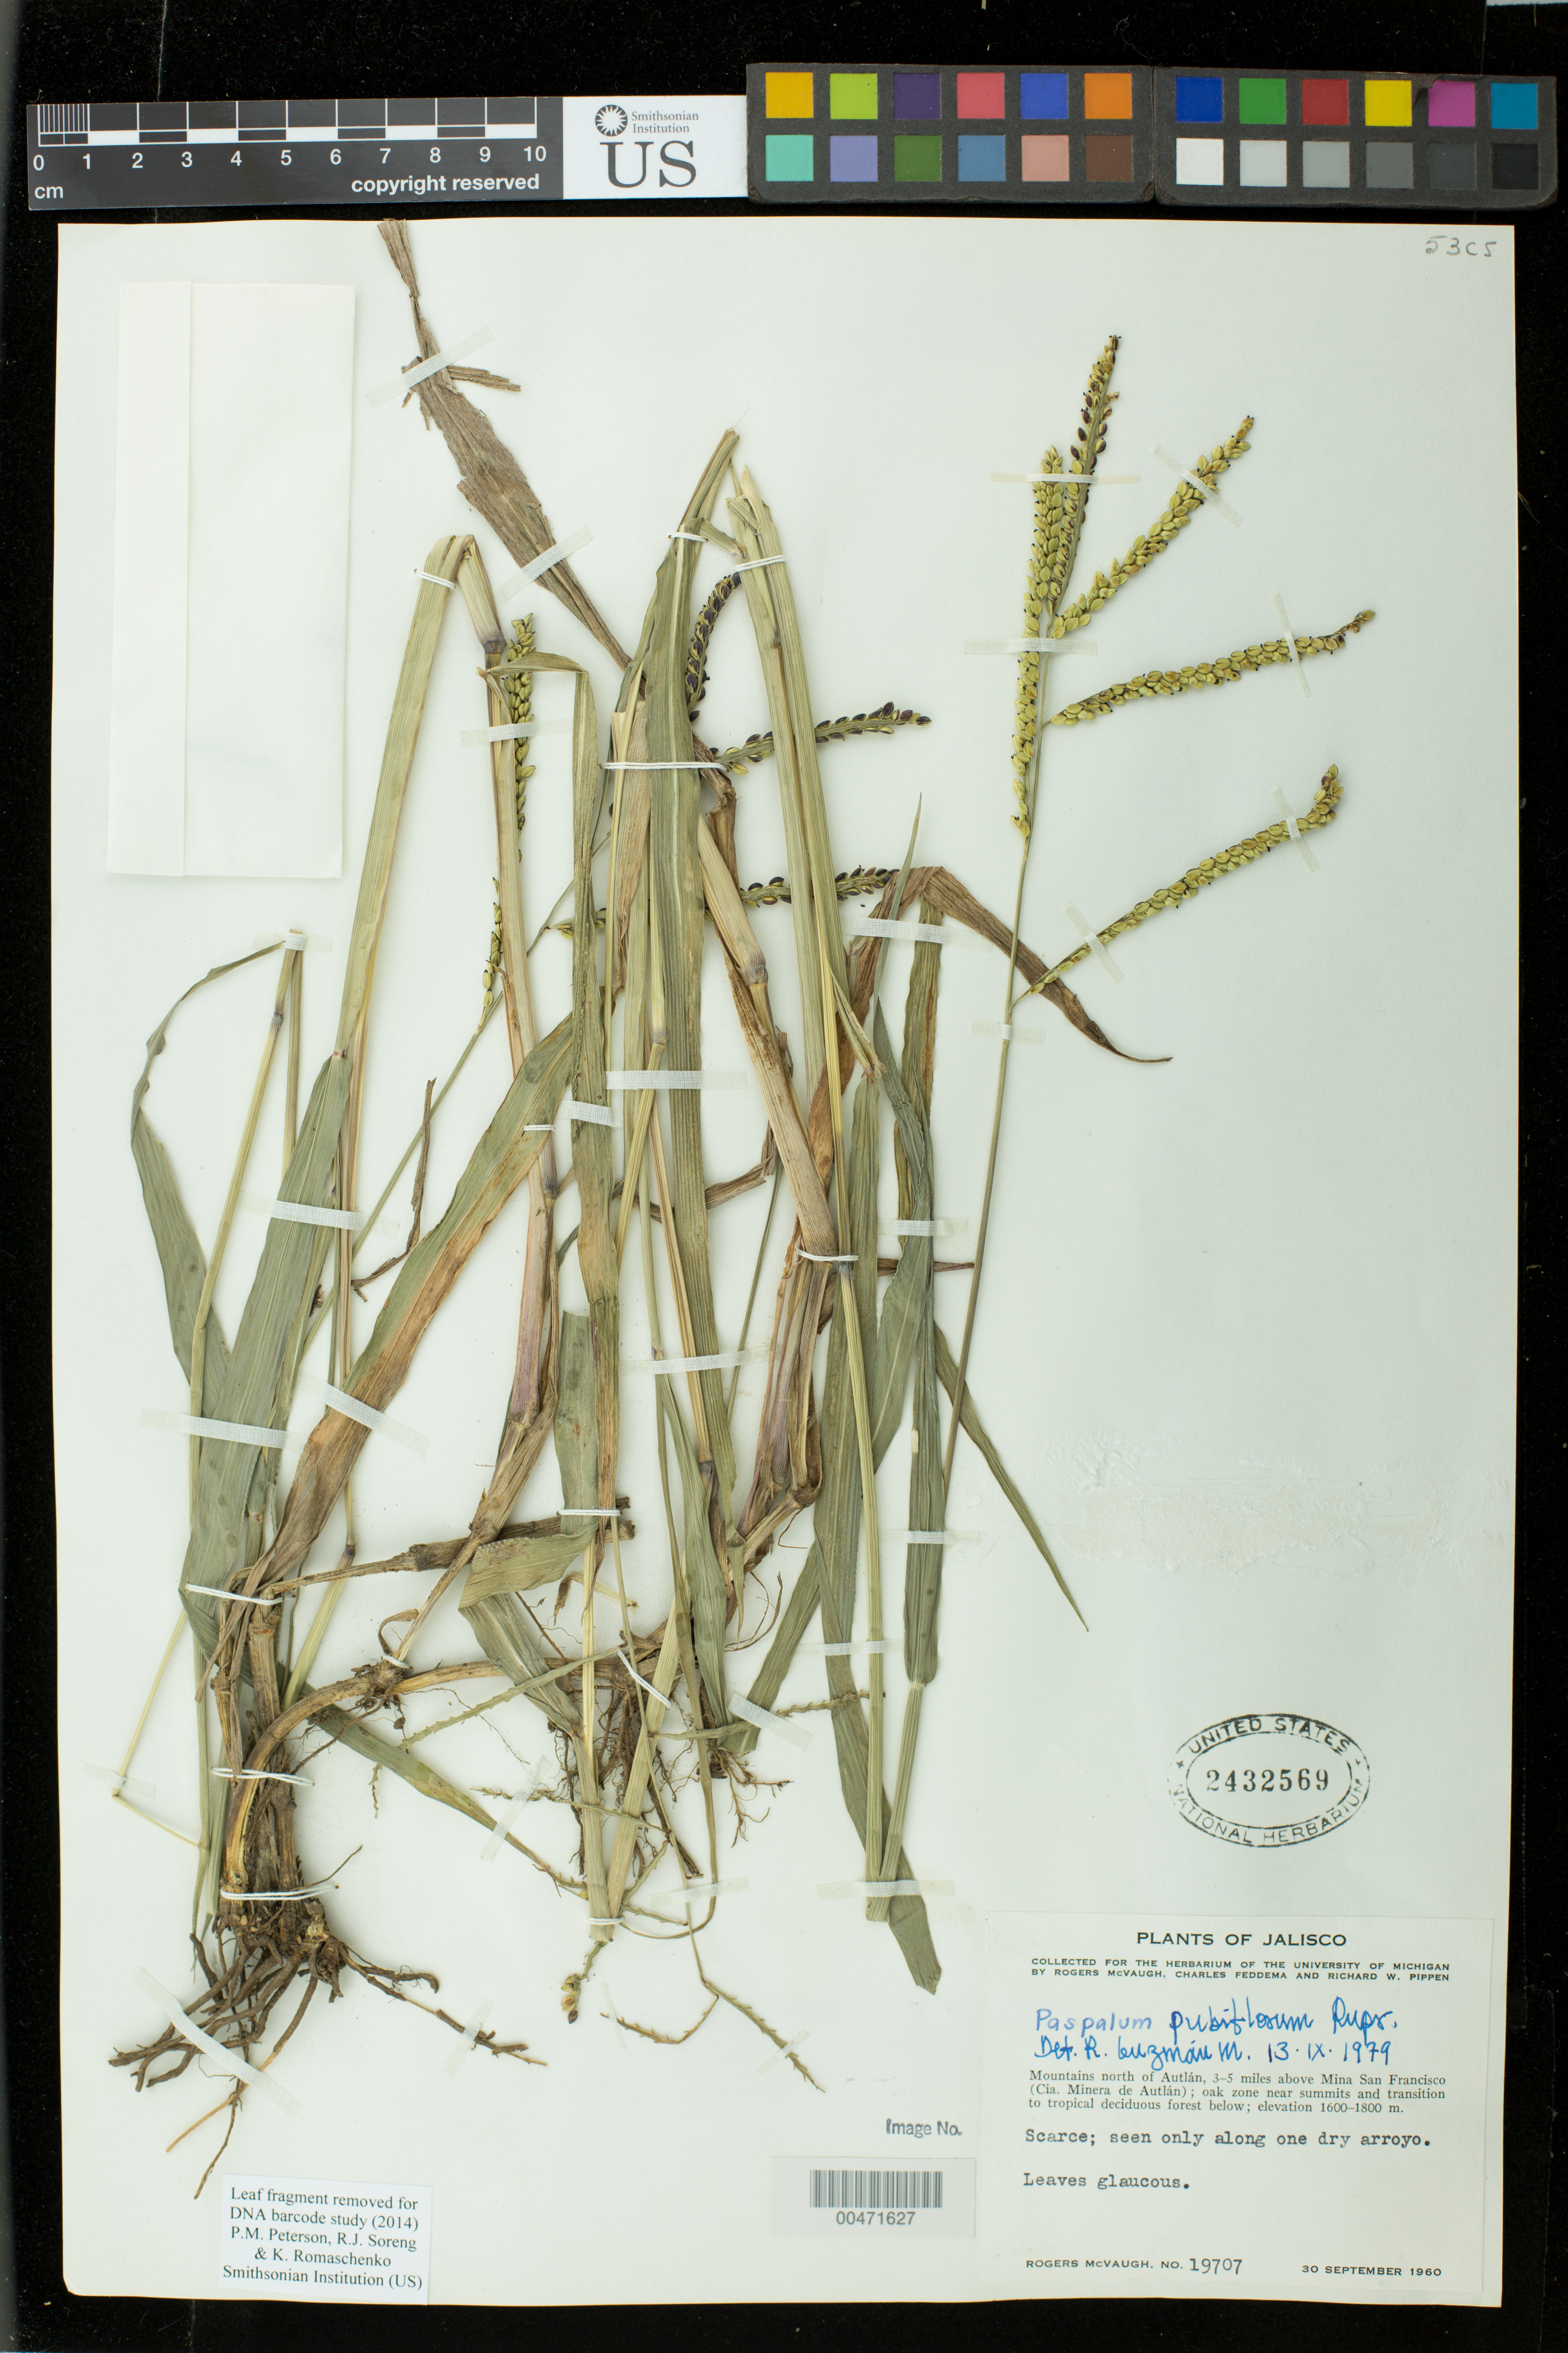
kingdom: Plantae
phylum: Tracheophyta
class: Liliopsida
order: Poales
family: Poaceae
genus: Paspalum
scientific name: Paspalum pubiflorum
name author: Rupr. ex E. Fourn.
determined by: Guzm n-M., R.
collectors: R. McVaugh, C. Feddema & R. W. Pippen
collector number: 19707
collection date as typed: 30 Sep 1960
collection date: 1960-09-30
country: Mexico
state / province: Jalisco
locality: Mts N of Autlán, 3-5 mi above Mina San Francisco (Cia. Minera de Autlán)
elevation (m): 1600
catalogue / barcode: US 2432569